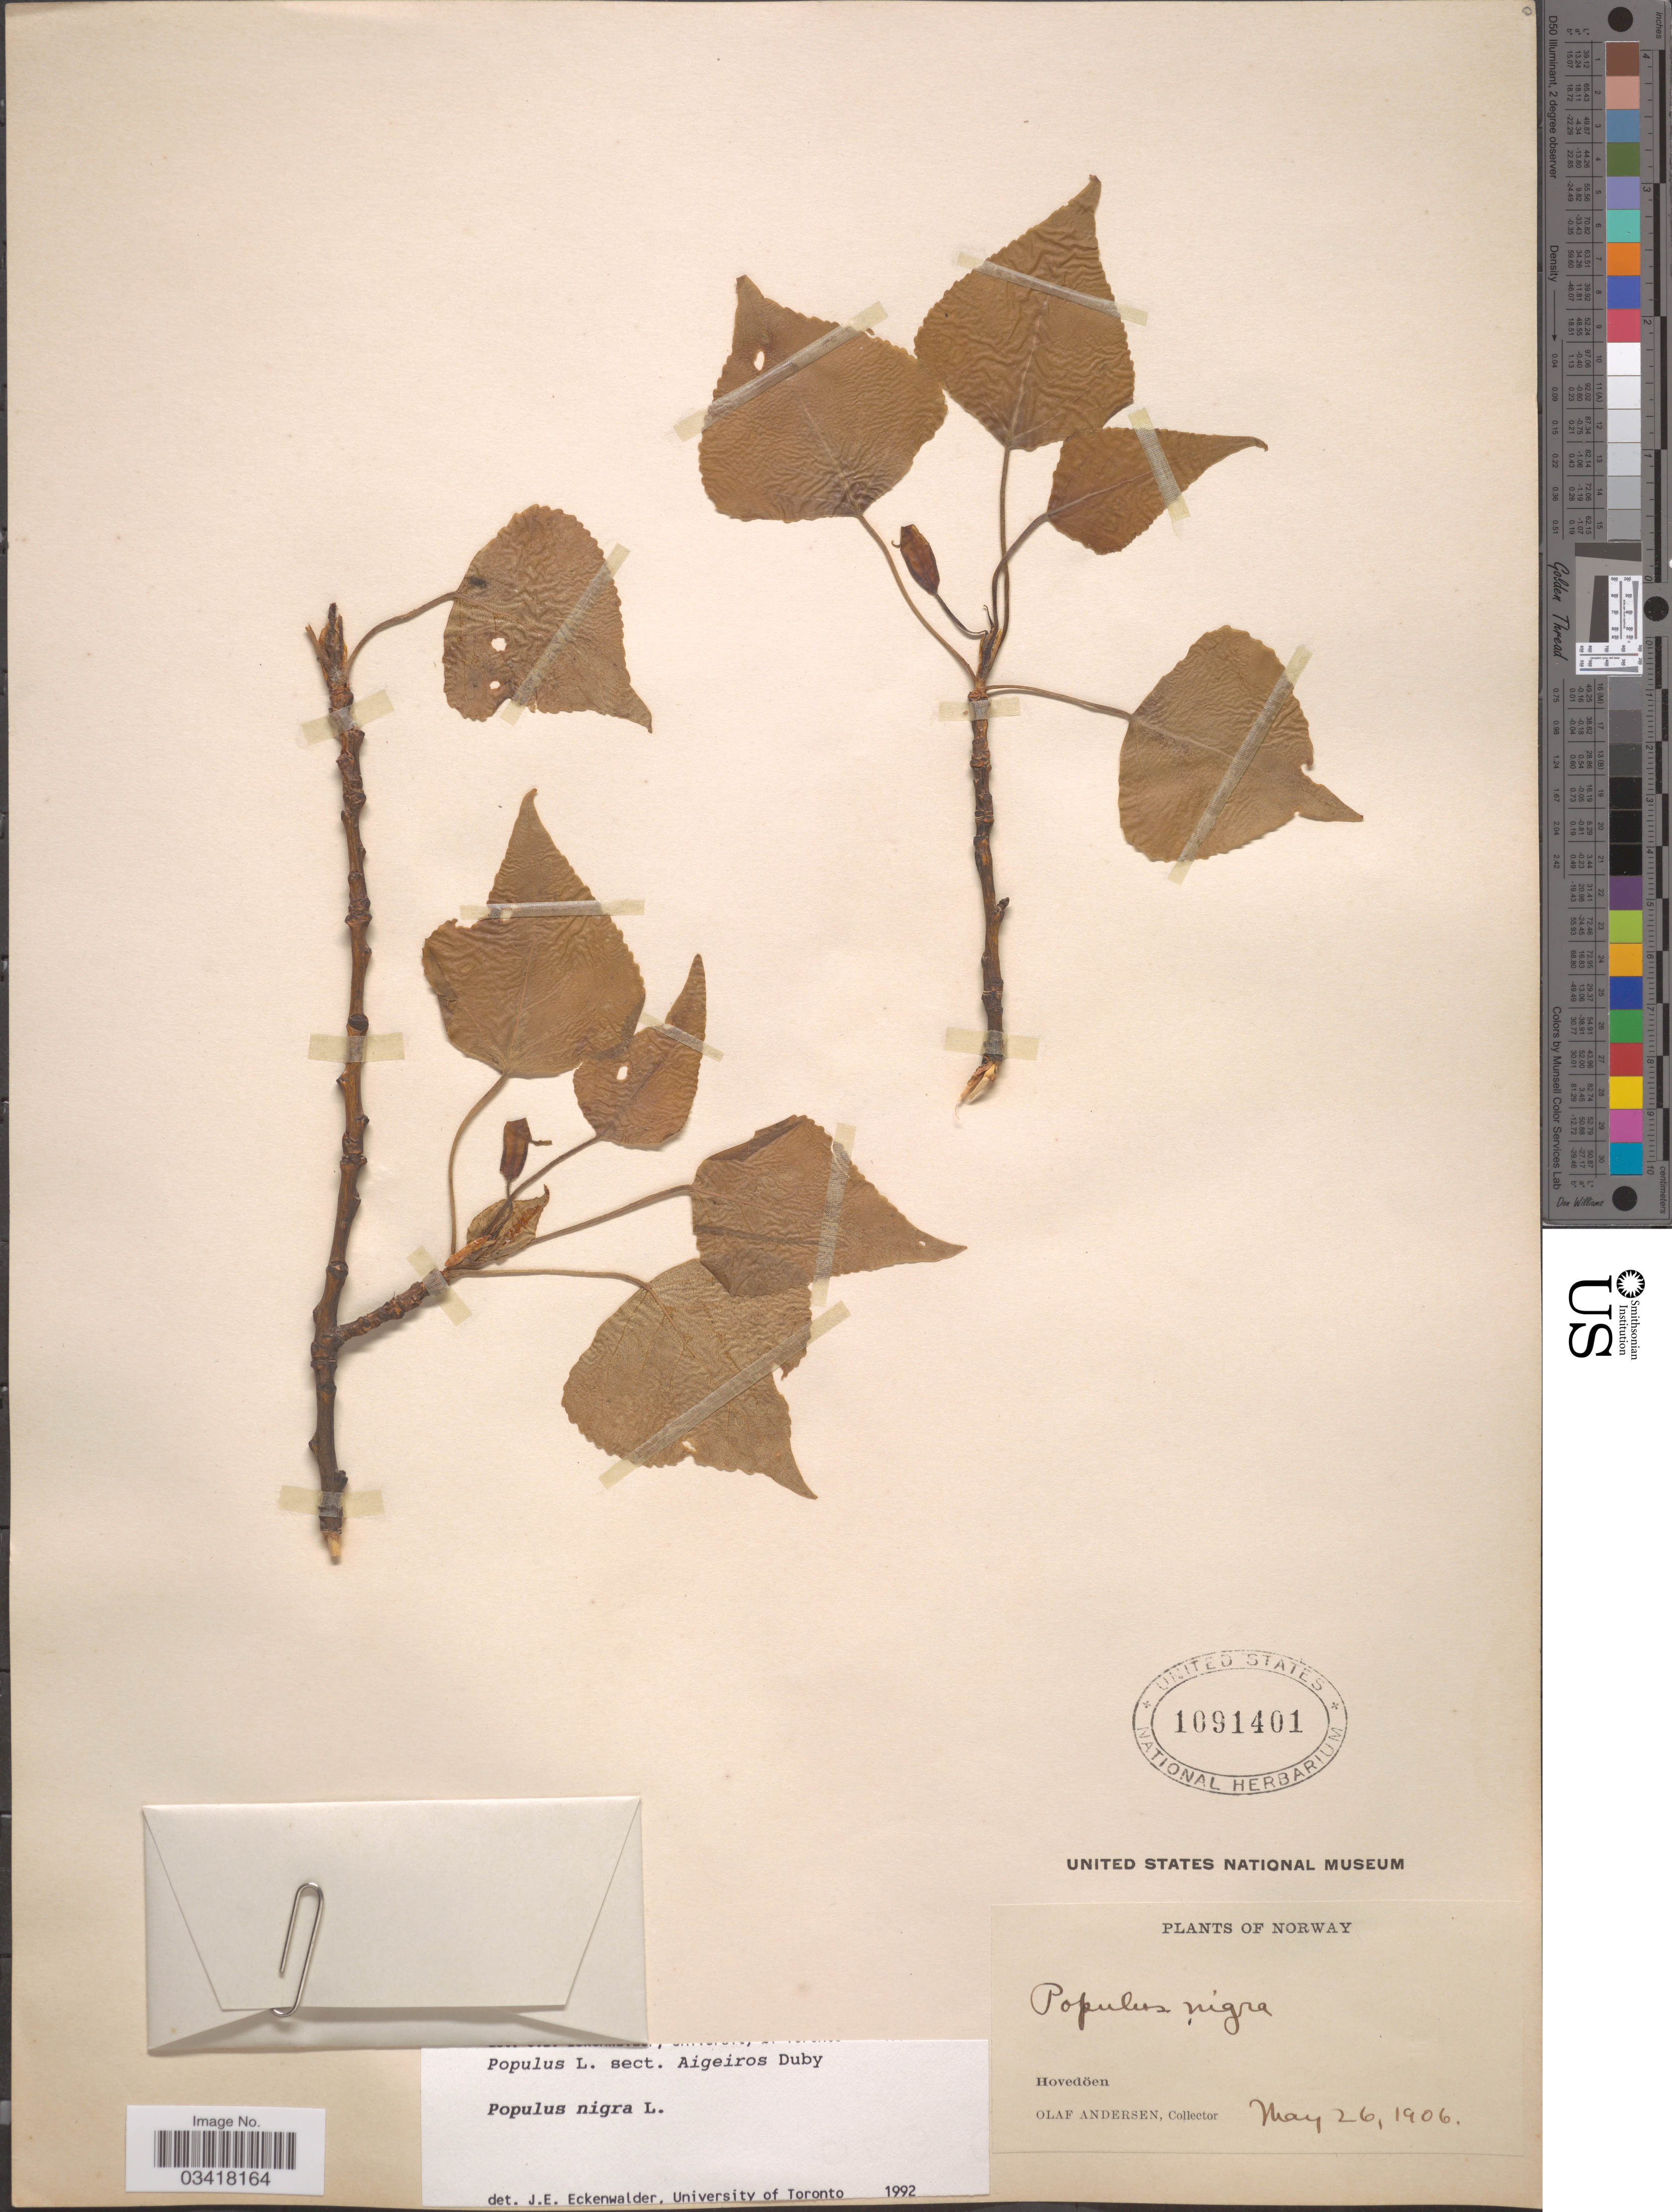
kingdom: Plantae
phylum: Tracheophyta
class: Magnoliopsida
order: Malpighiales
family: Salicaceae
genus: Populus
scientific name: Populus nigra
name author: L.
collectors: O. Andersen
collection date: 1906-05-26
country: Norway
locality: Hovedöen.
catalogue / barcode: US 1091401